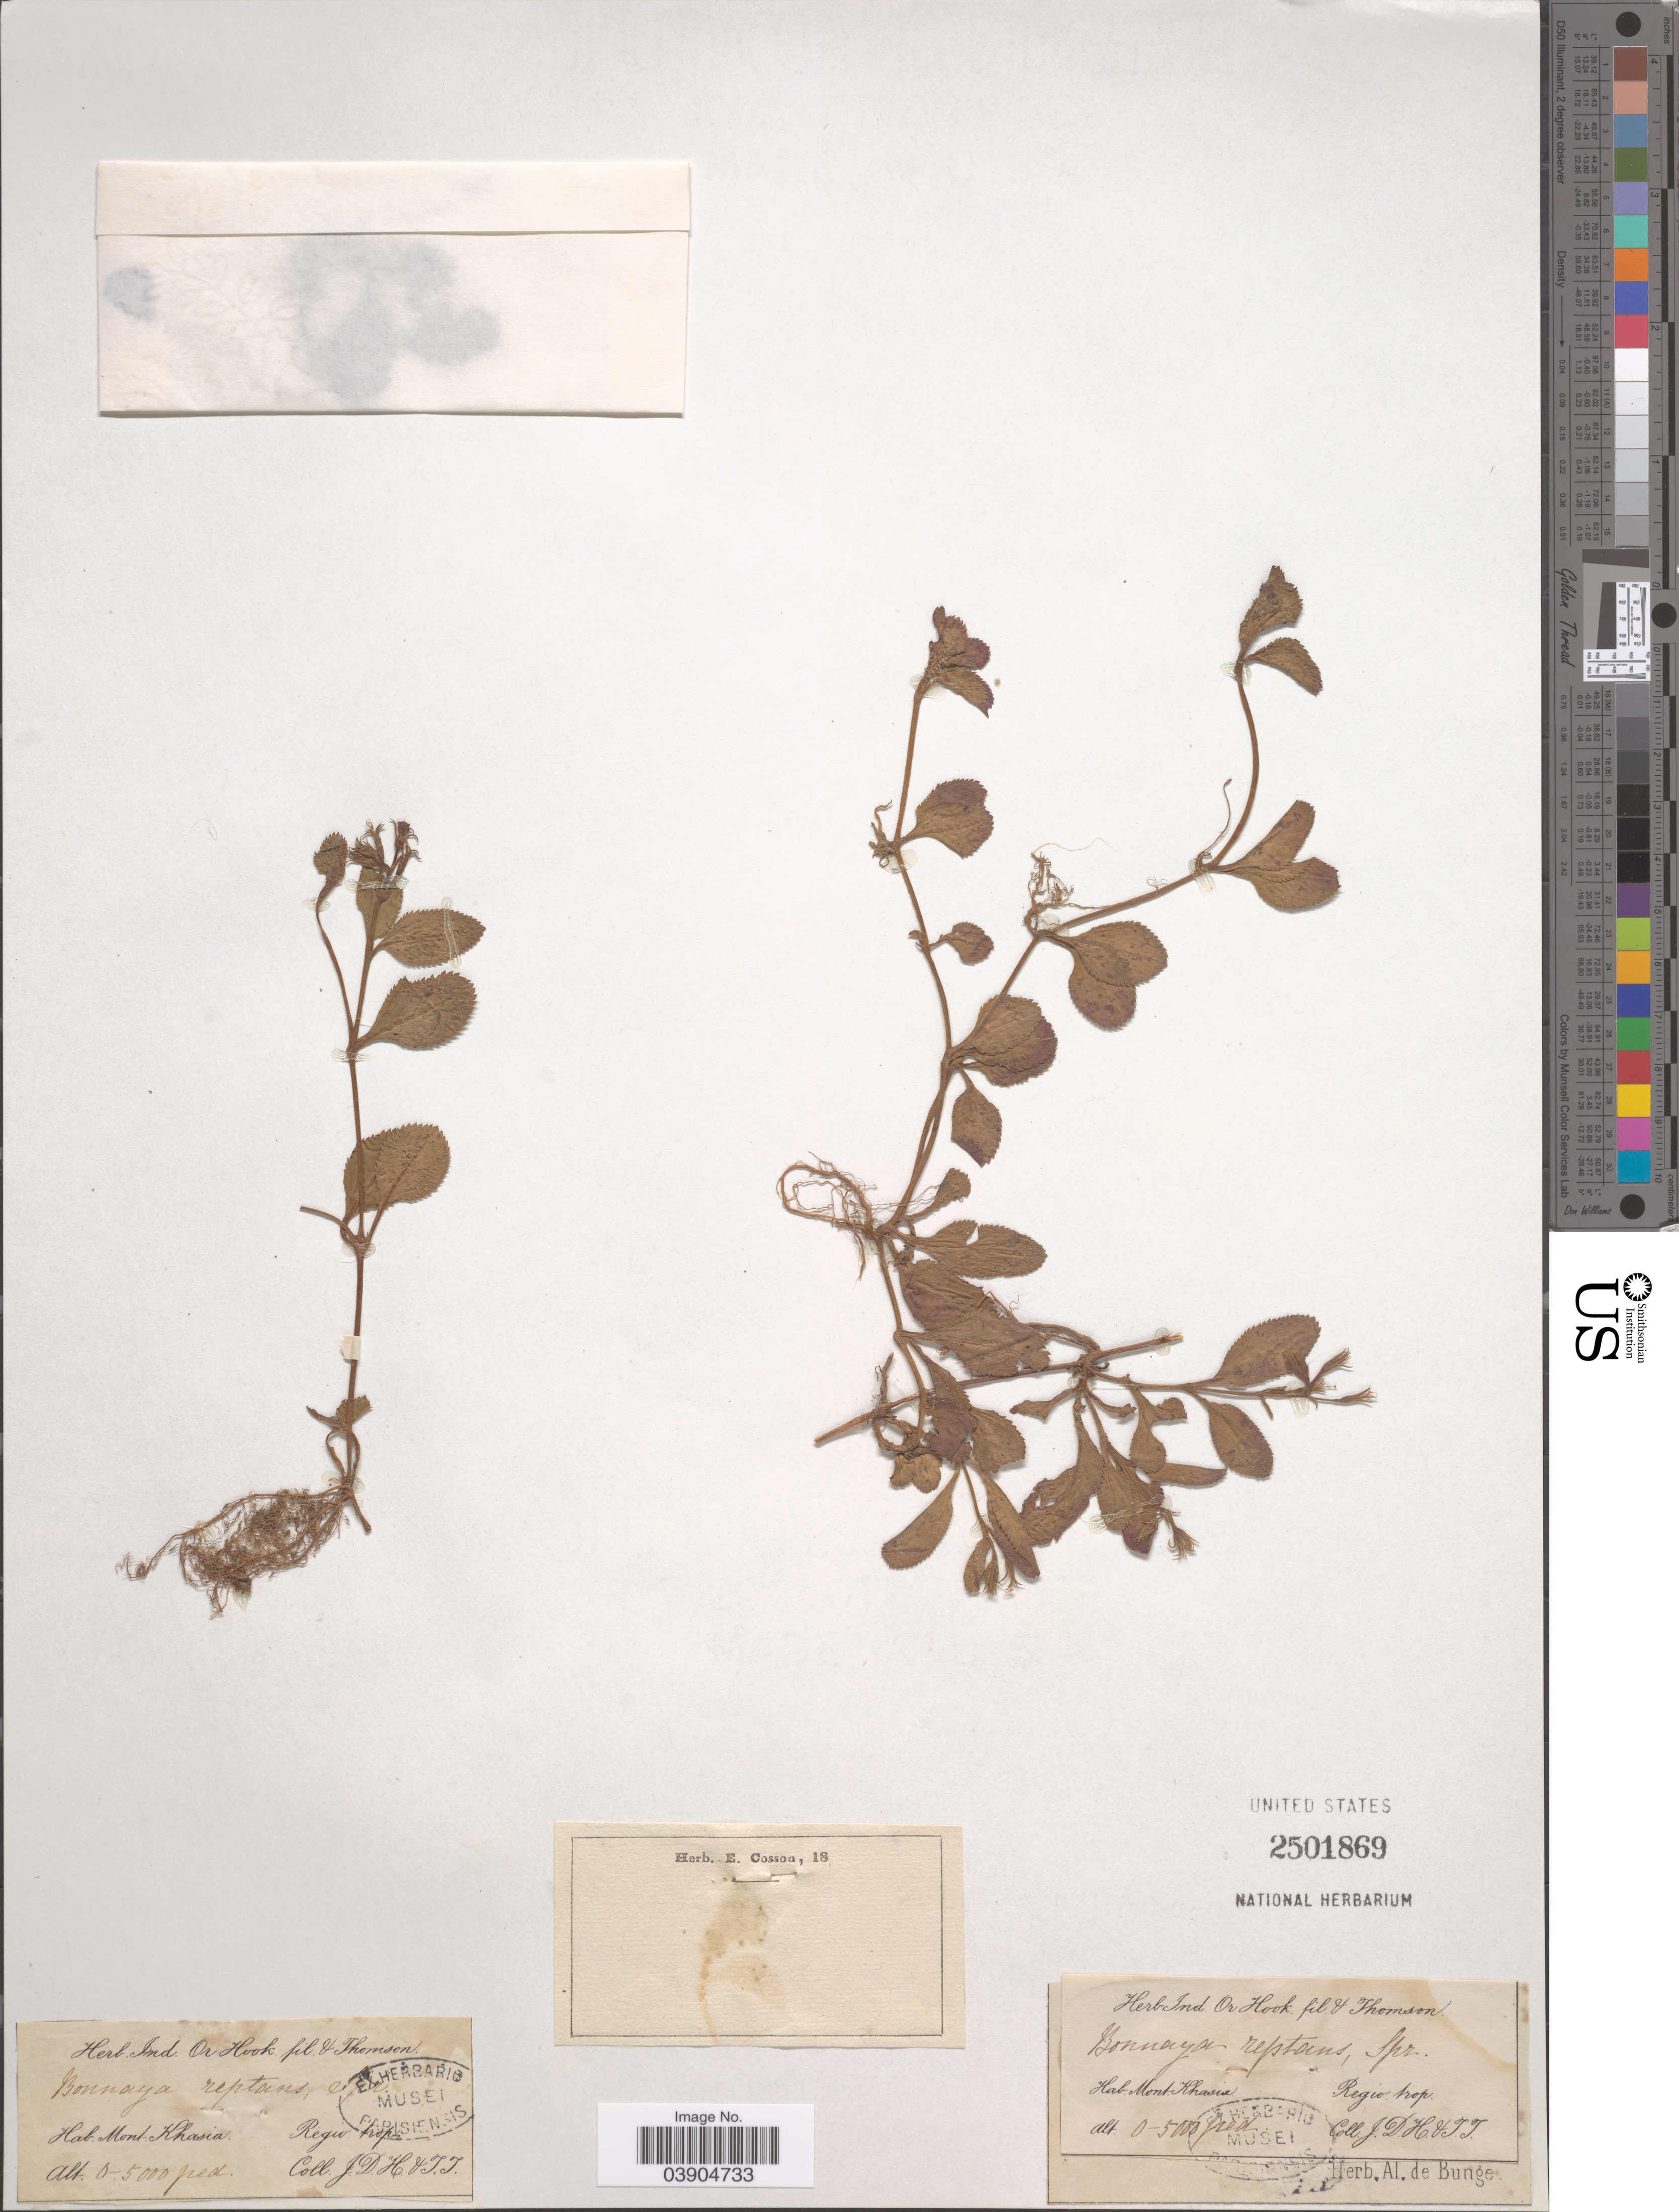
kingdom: Plantae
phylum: Tracheophyta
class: Magnoliopsida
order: Lamiales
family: Linderniaceae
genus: Lindernia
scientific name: Lindernia reptans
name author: (Spreng.) F. Muell.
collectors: J. D. Hooker & T. Thomson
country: India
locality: Mont. Khasia. Regio. trop.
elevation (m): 0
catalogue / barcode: US 2501869